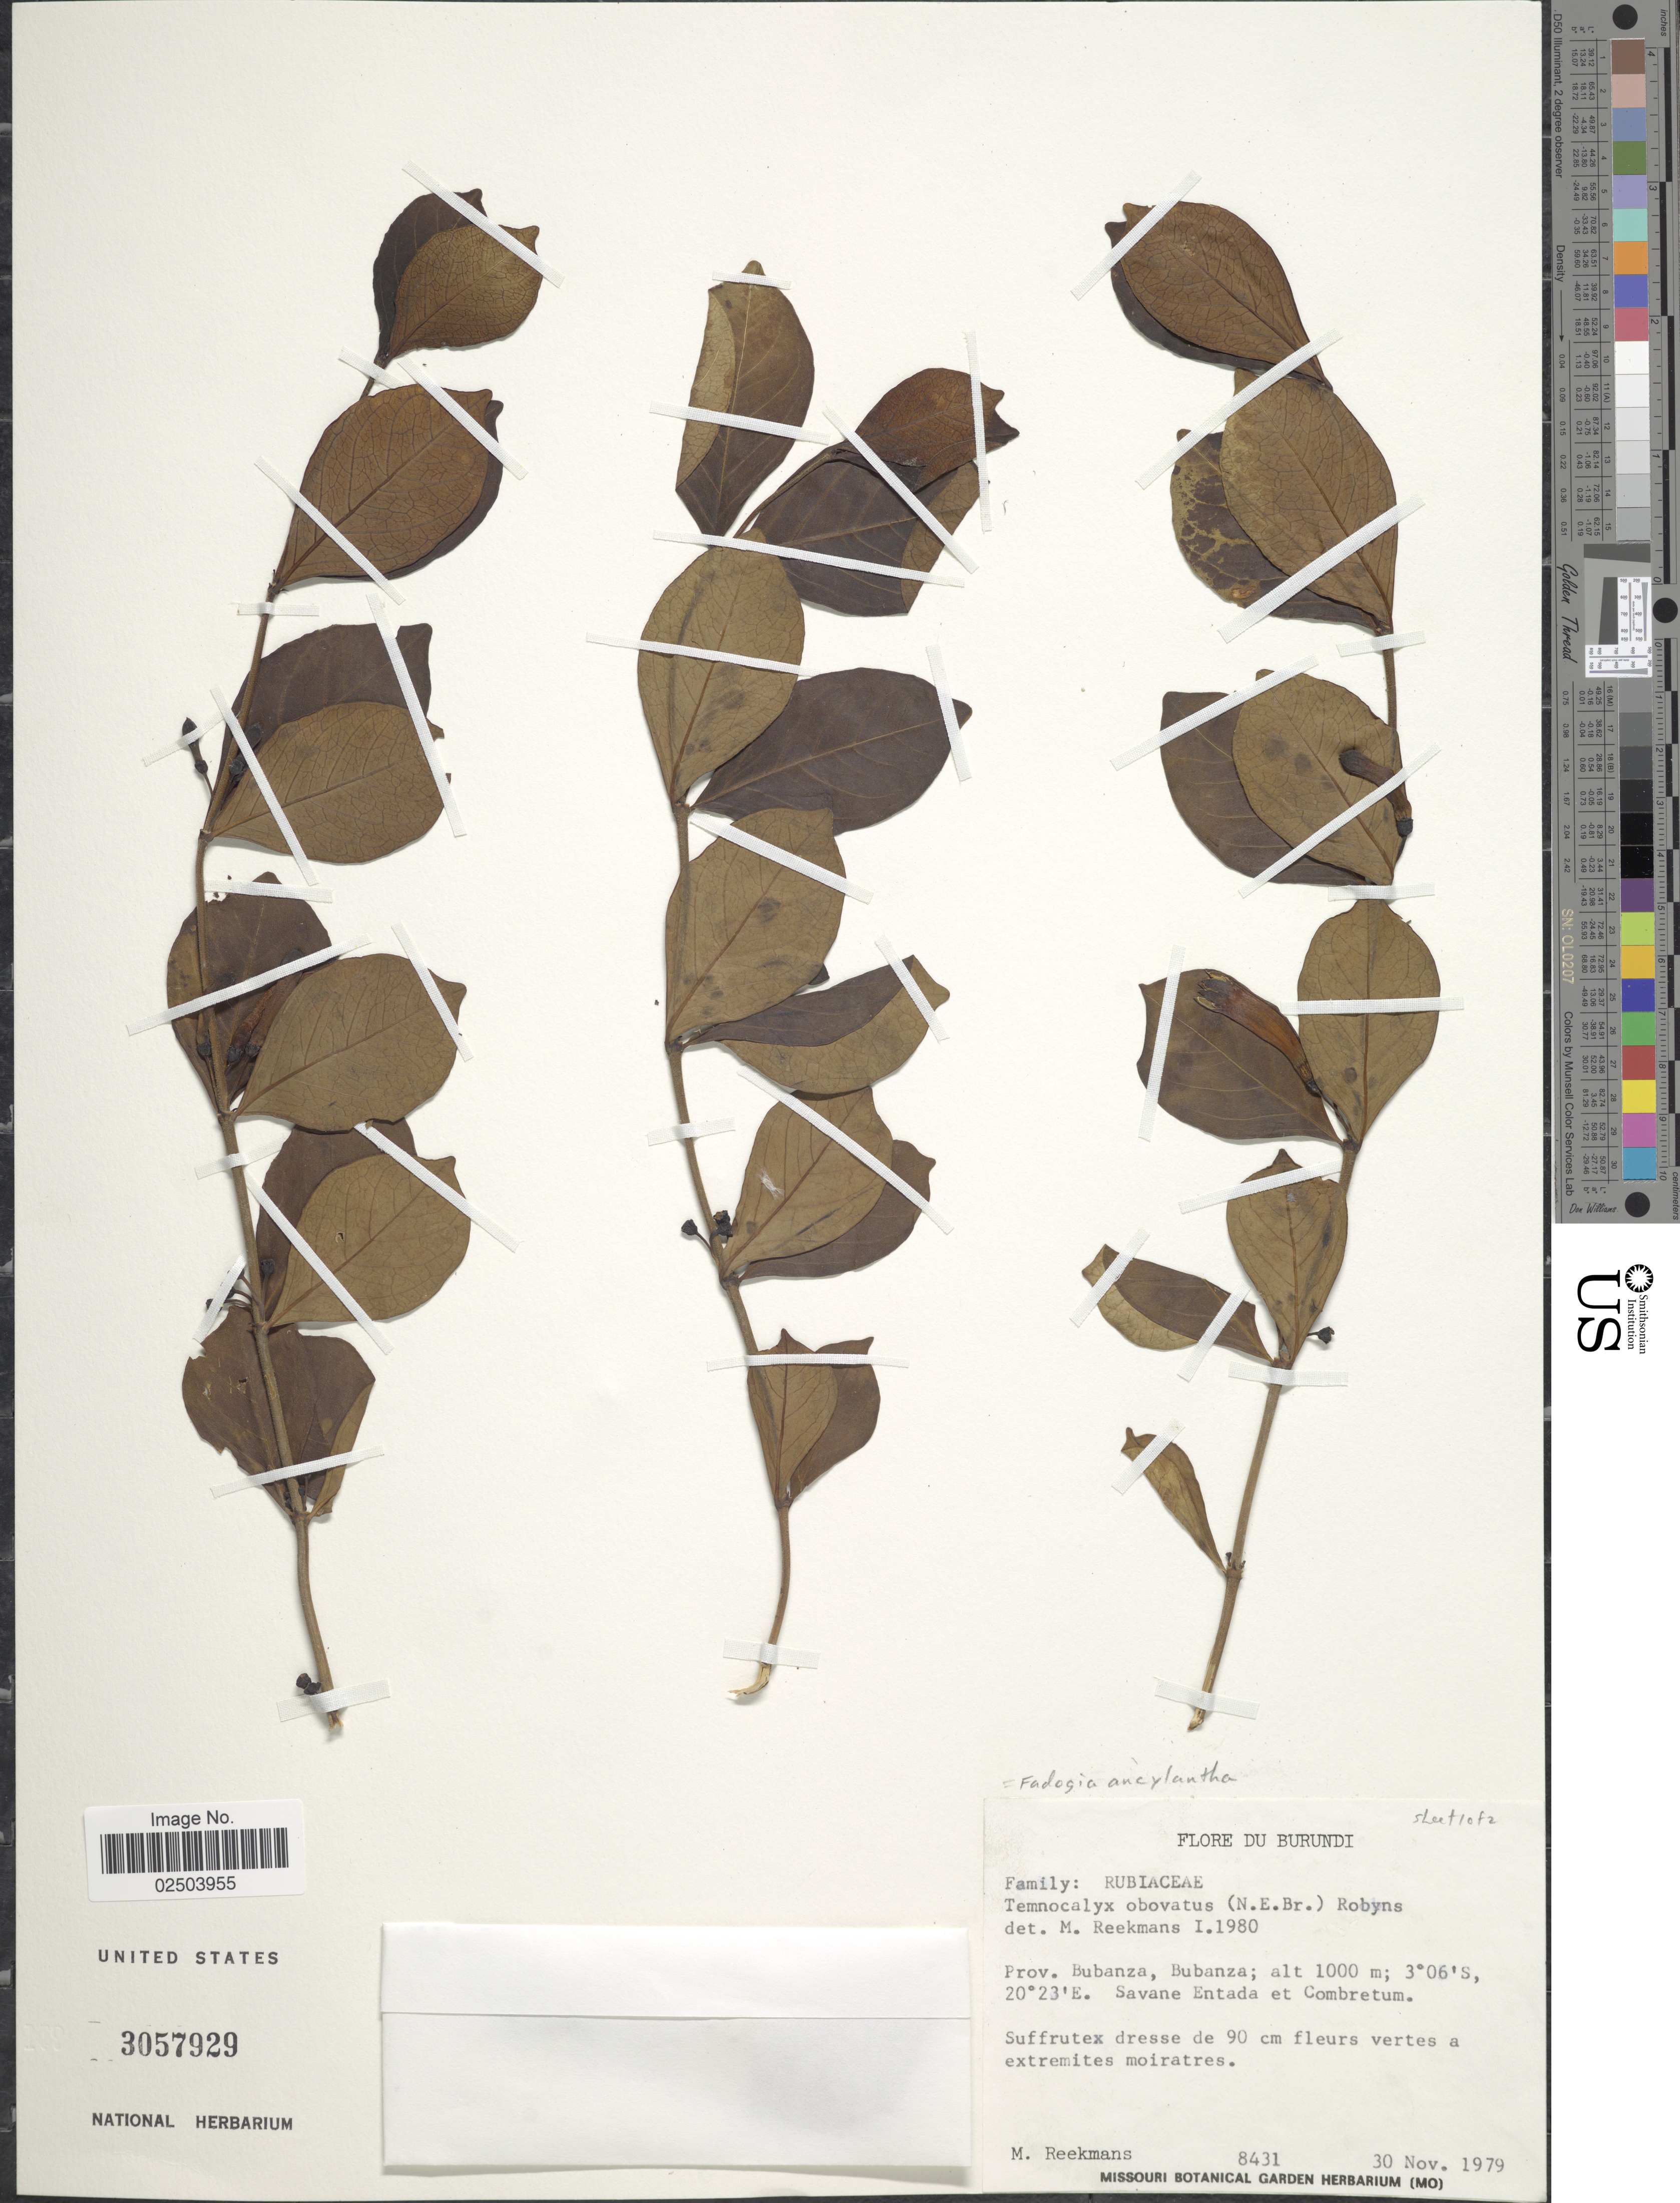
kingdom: Plantae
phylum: Tracheophyta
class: Magnoliopsida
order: Gentianales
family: Rubiaceae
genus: Fadogia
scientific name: Fadogia ancylantha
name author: Hiern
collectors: M. Reekmans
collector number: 8431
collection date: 1979-11-30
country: Burundi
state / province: Bubanza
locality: Prov. Bubanza, Bubanza. Savane Entada et Combretum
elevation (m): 1000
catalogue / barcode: US 3057929